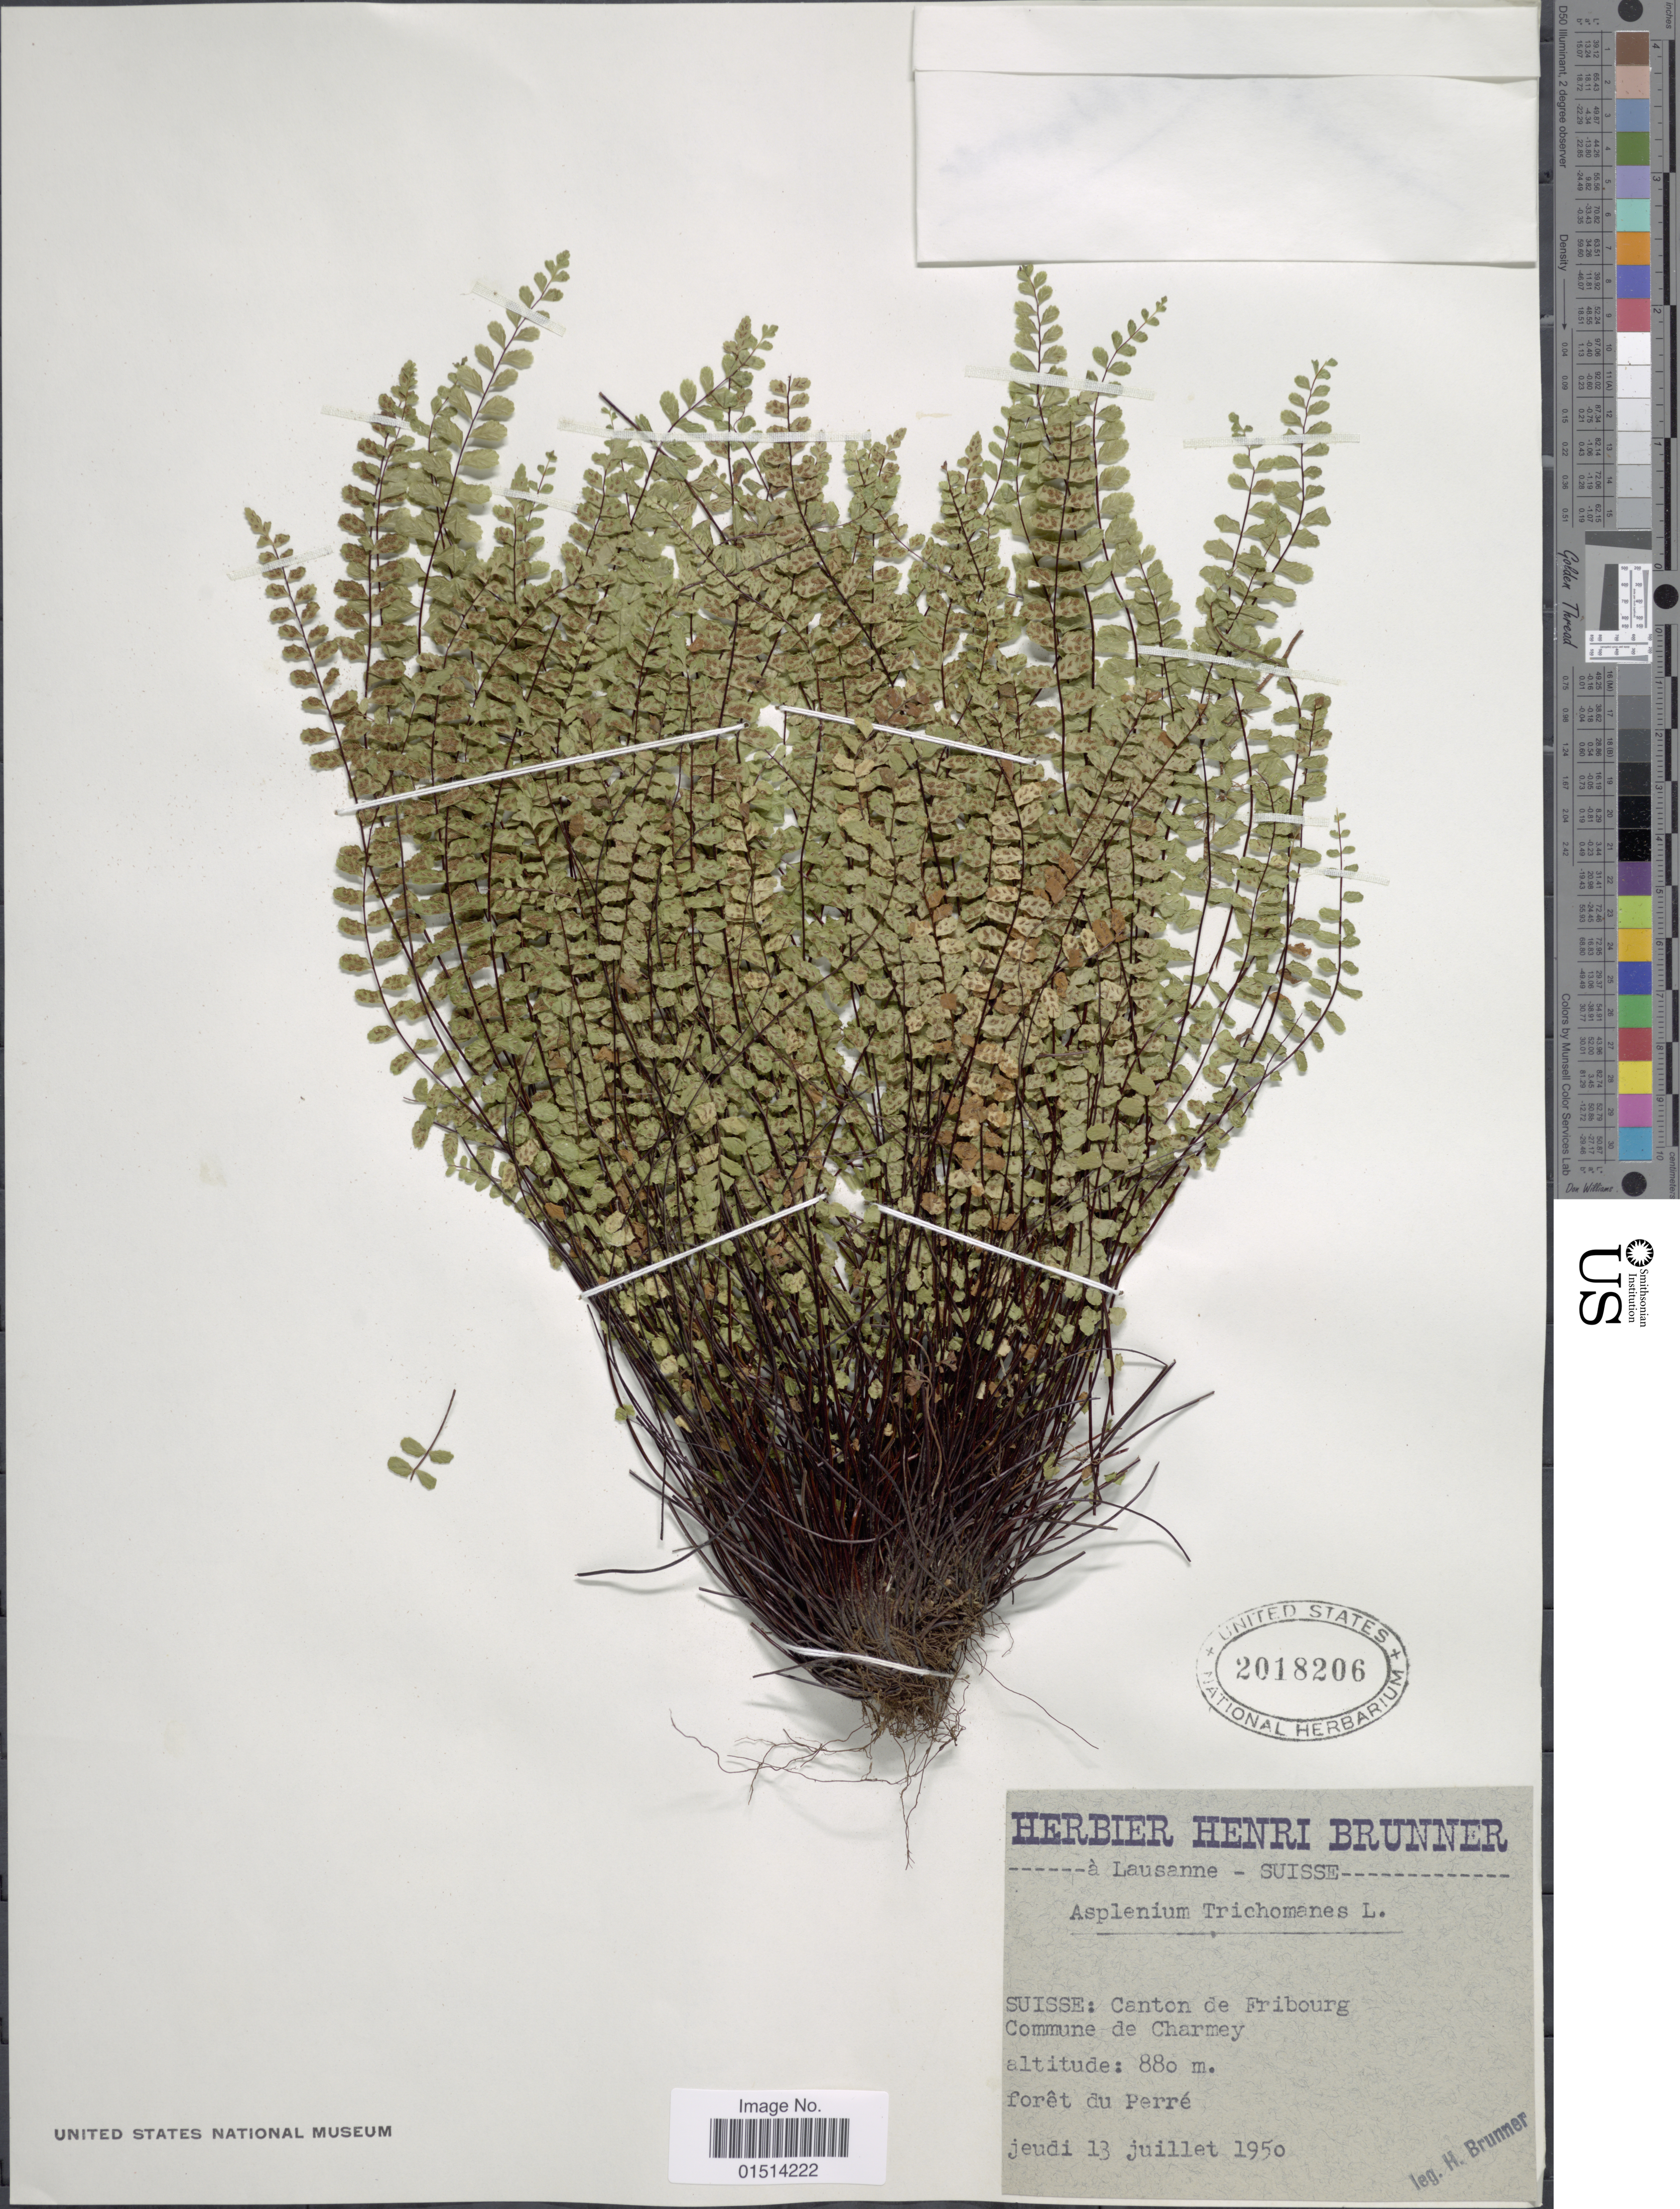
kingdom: Plantae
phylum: Tracheophyta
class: Polypodiopsida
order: Polypodiales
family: Aspleniaceae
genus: Asplenium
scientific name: Asplenium trichomanes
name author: L.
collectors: H. Brunner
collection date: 1950-07-13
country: Switzerland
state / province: Fribourg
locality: Suisse: Canton de Fribourg Commune de Charmey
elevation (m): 880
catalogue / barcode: US 2018206